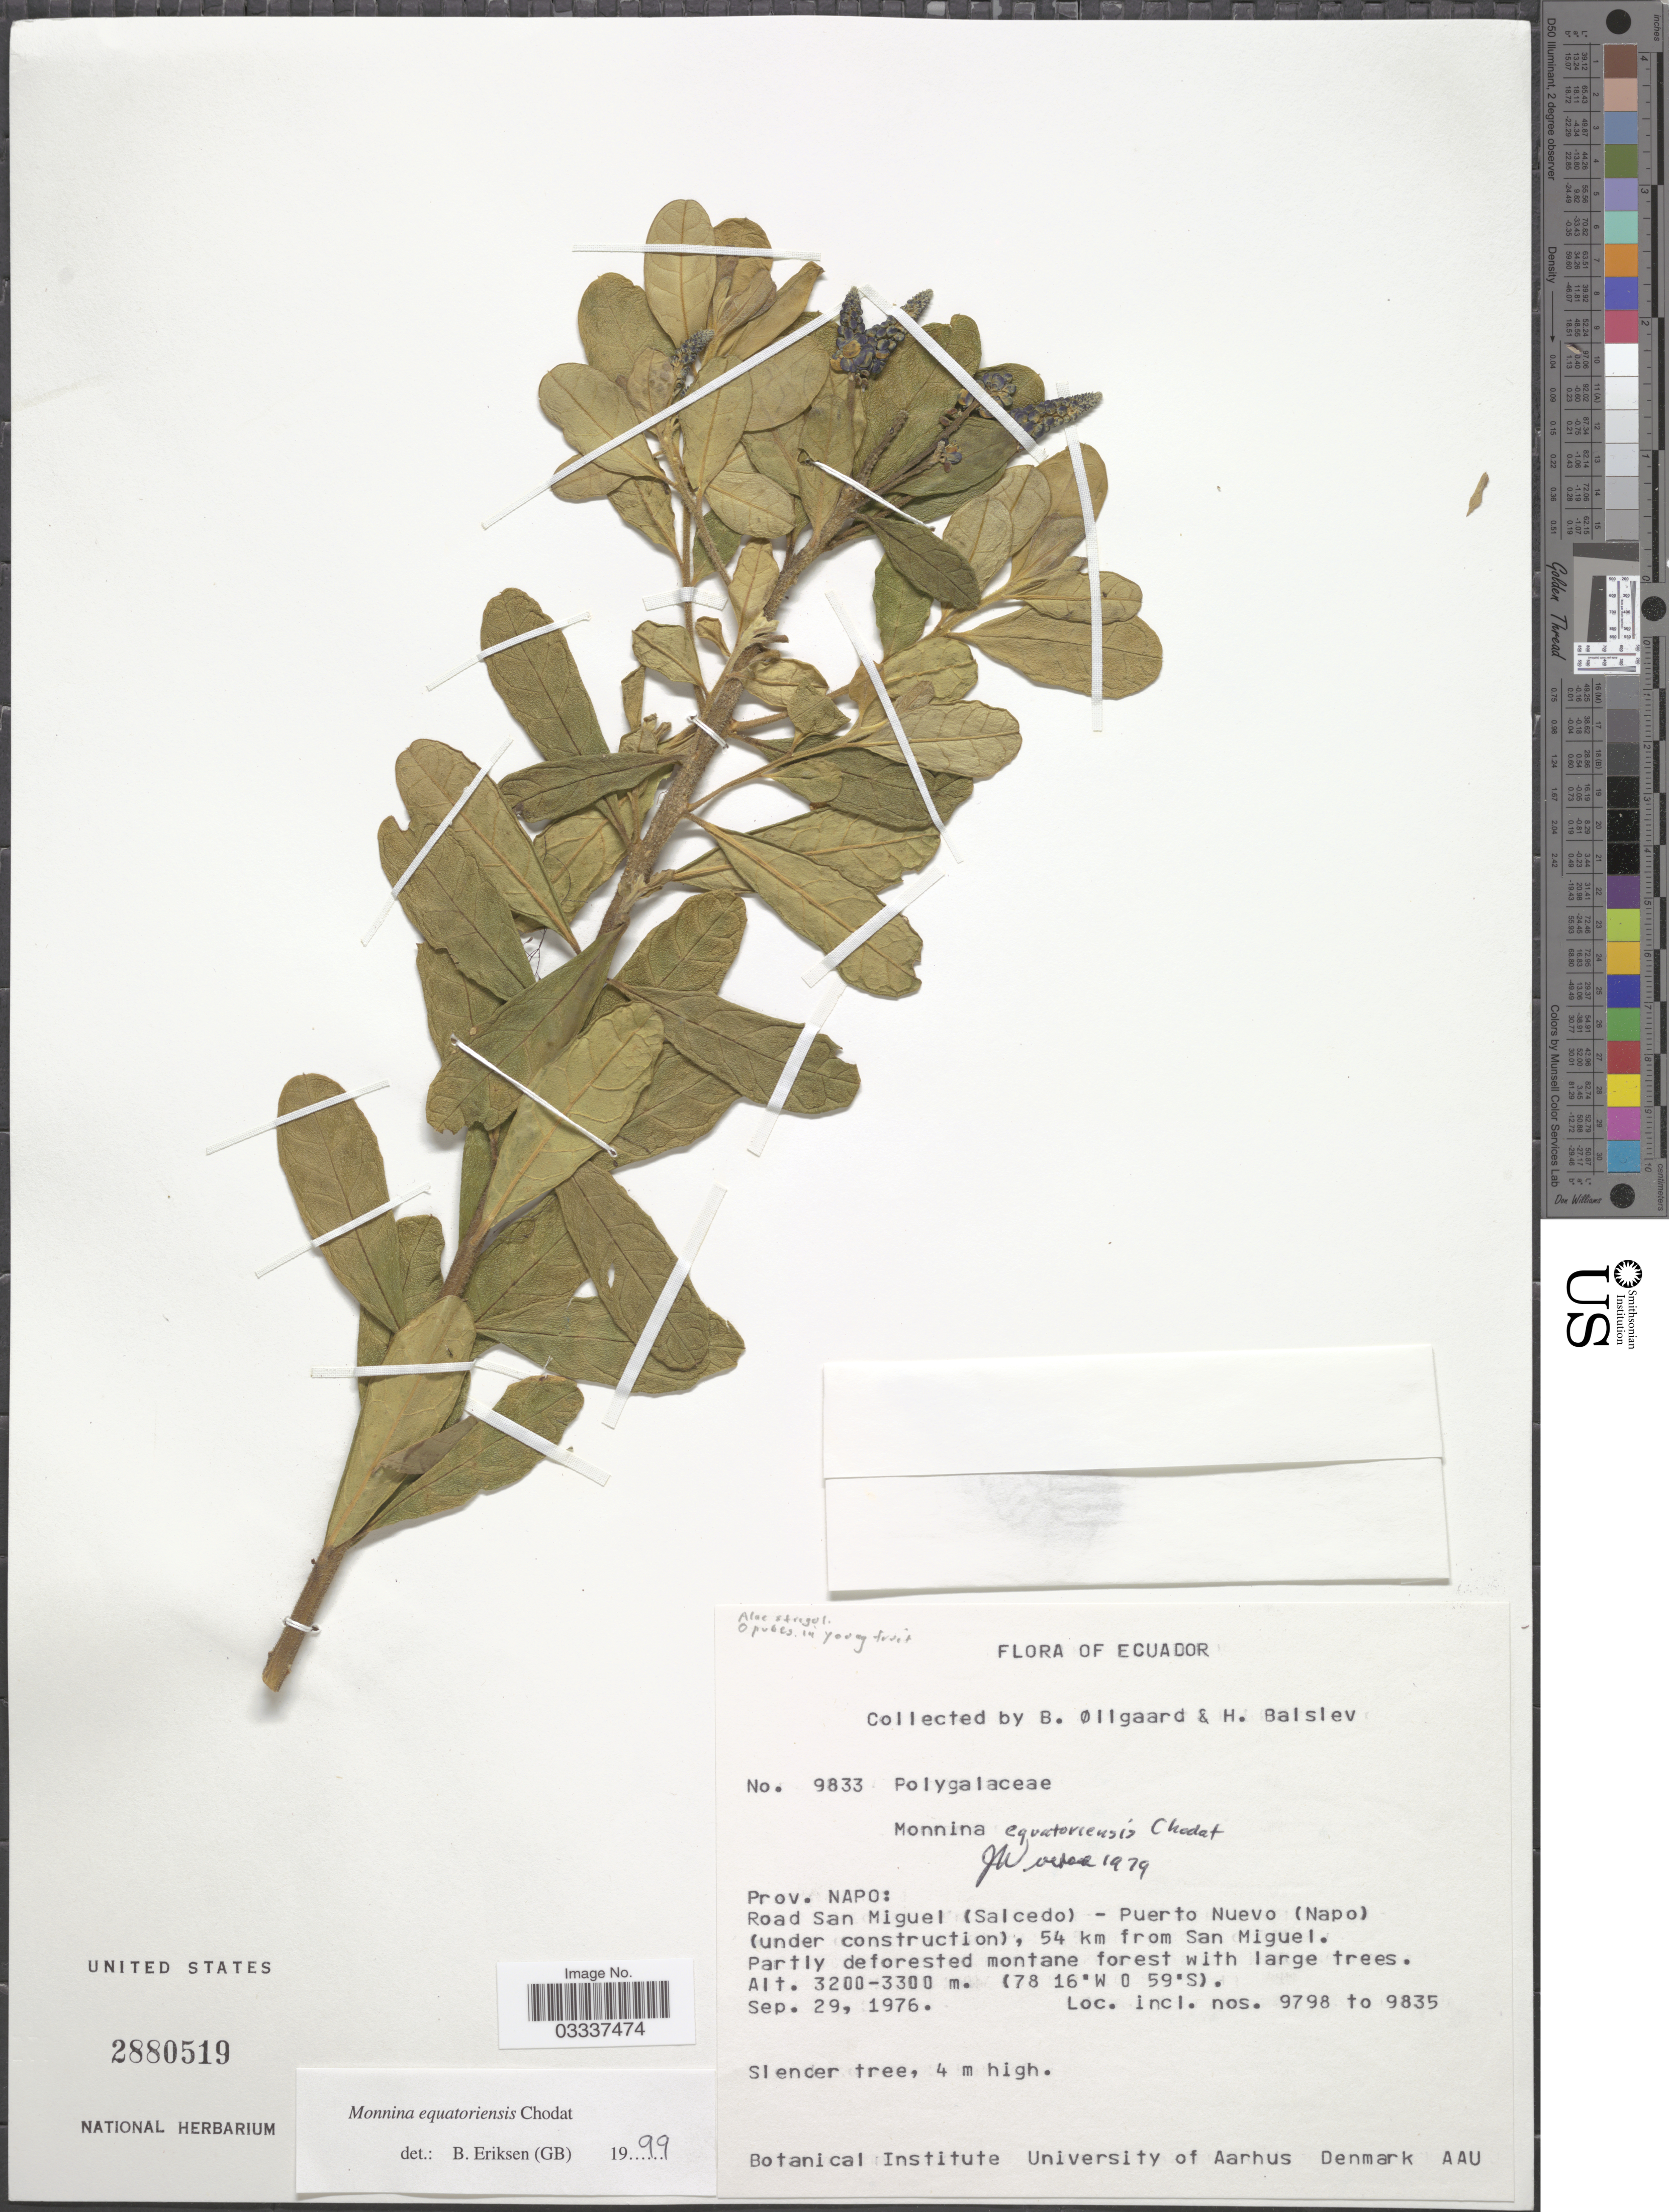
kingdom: Plantae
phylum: Tracheophyta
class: Magnoliopsida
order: Fabales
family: Polygalaceae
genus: Monnina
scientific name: Monnina equatoriensis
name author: Chodat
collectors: B. Øllgaard & H. Balslev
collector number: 9833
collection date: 1976-09-29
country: Ecuador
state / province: Napo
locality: Road San Miguel (Salcedo) - Puerto Nuevo (Napo) (under construction), 54 km from San Miguel, incl. nos. 9798 to 9835.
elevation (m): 3200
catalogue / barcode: US 2880519